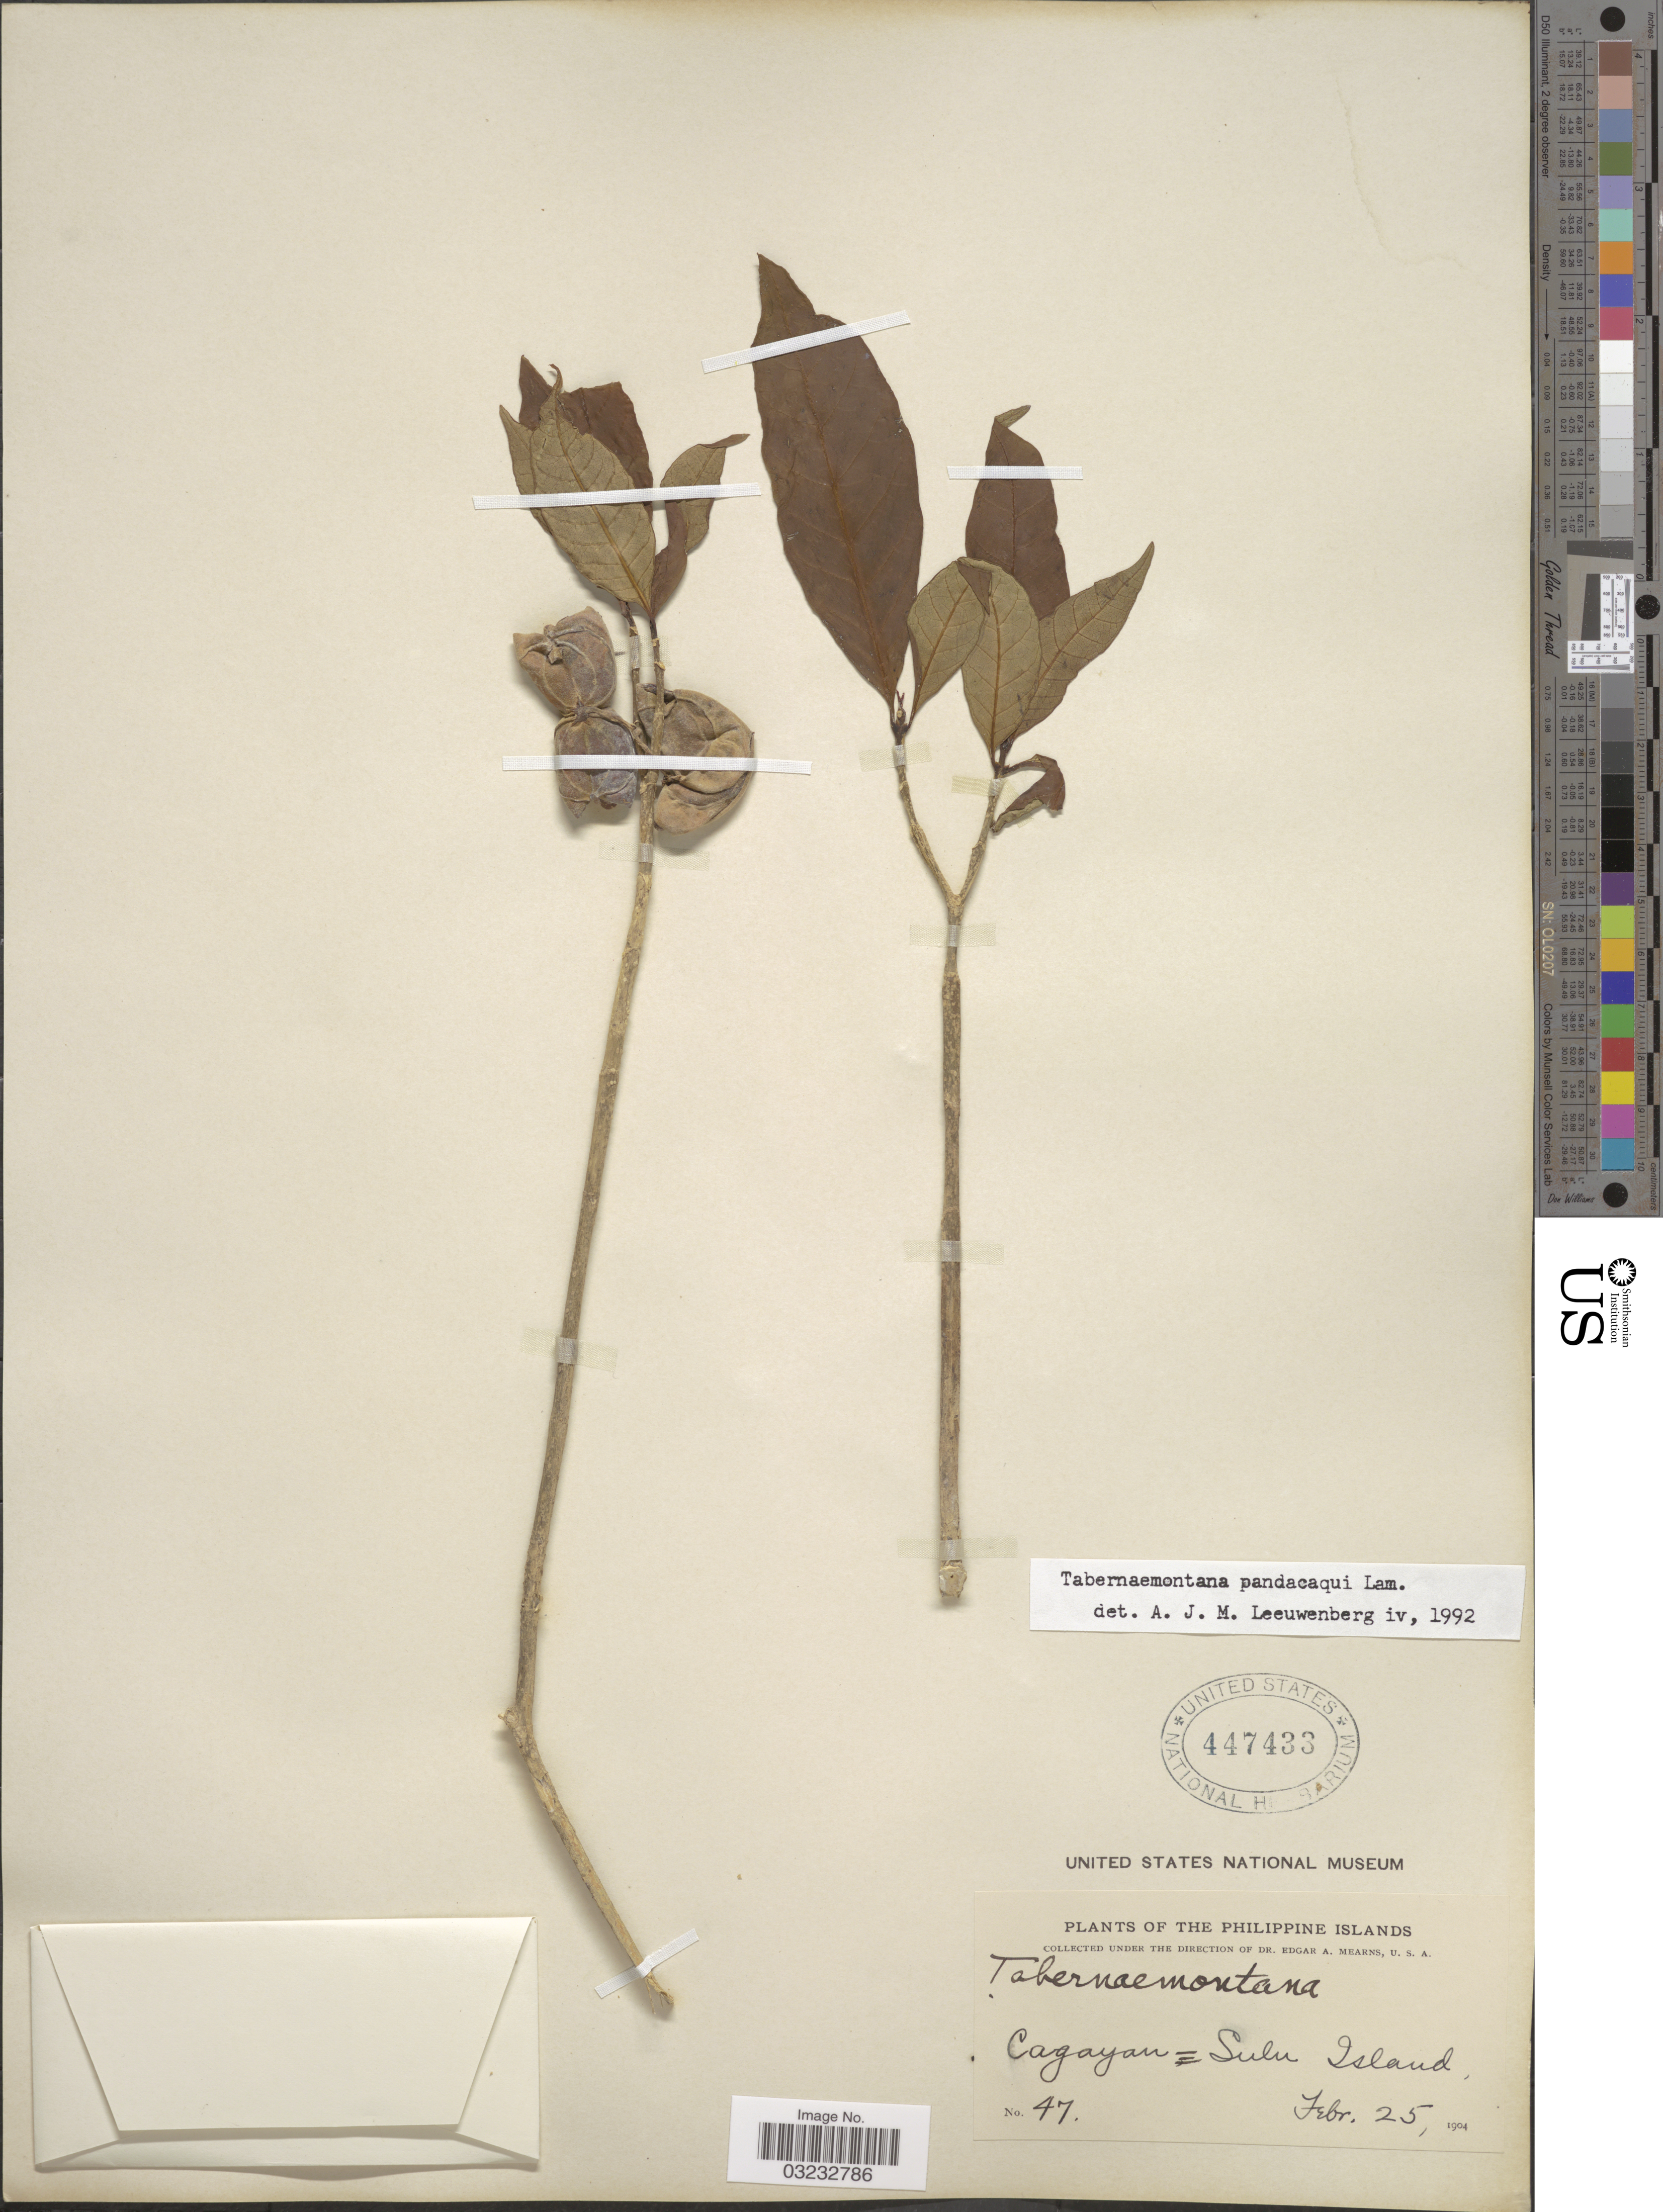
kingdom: Plantae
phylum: Tracheophyta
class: Magnoliopsida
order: Gentianales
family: Apocynaceae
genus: Tabernaemontana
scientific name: Tabernaemontana pandacaqui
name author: Poir.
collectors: E. A. Mearns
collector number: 47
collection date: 1904-02-25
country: Philippines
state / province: Muslim Mindanao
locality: Philippine Islands. Cagayan = Sulu Island.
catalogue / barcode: US 447433